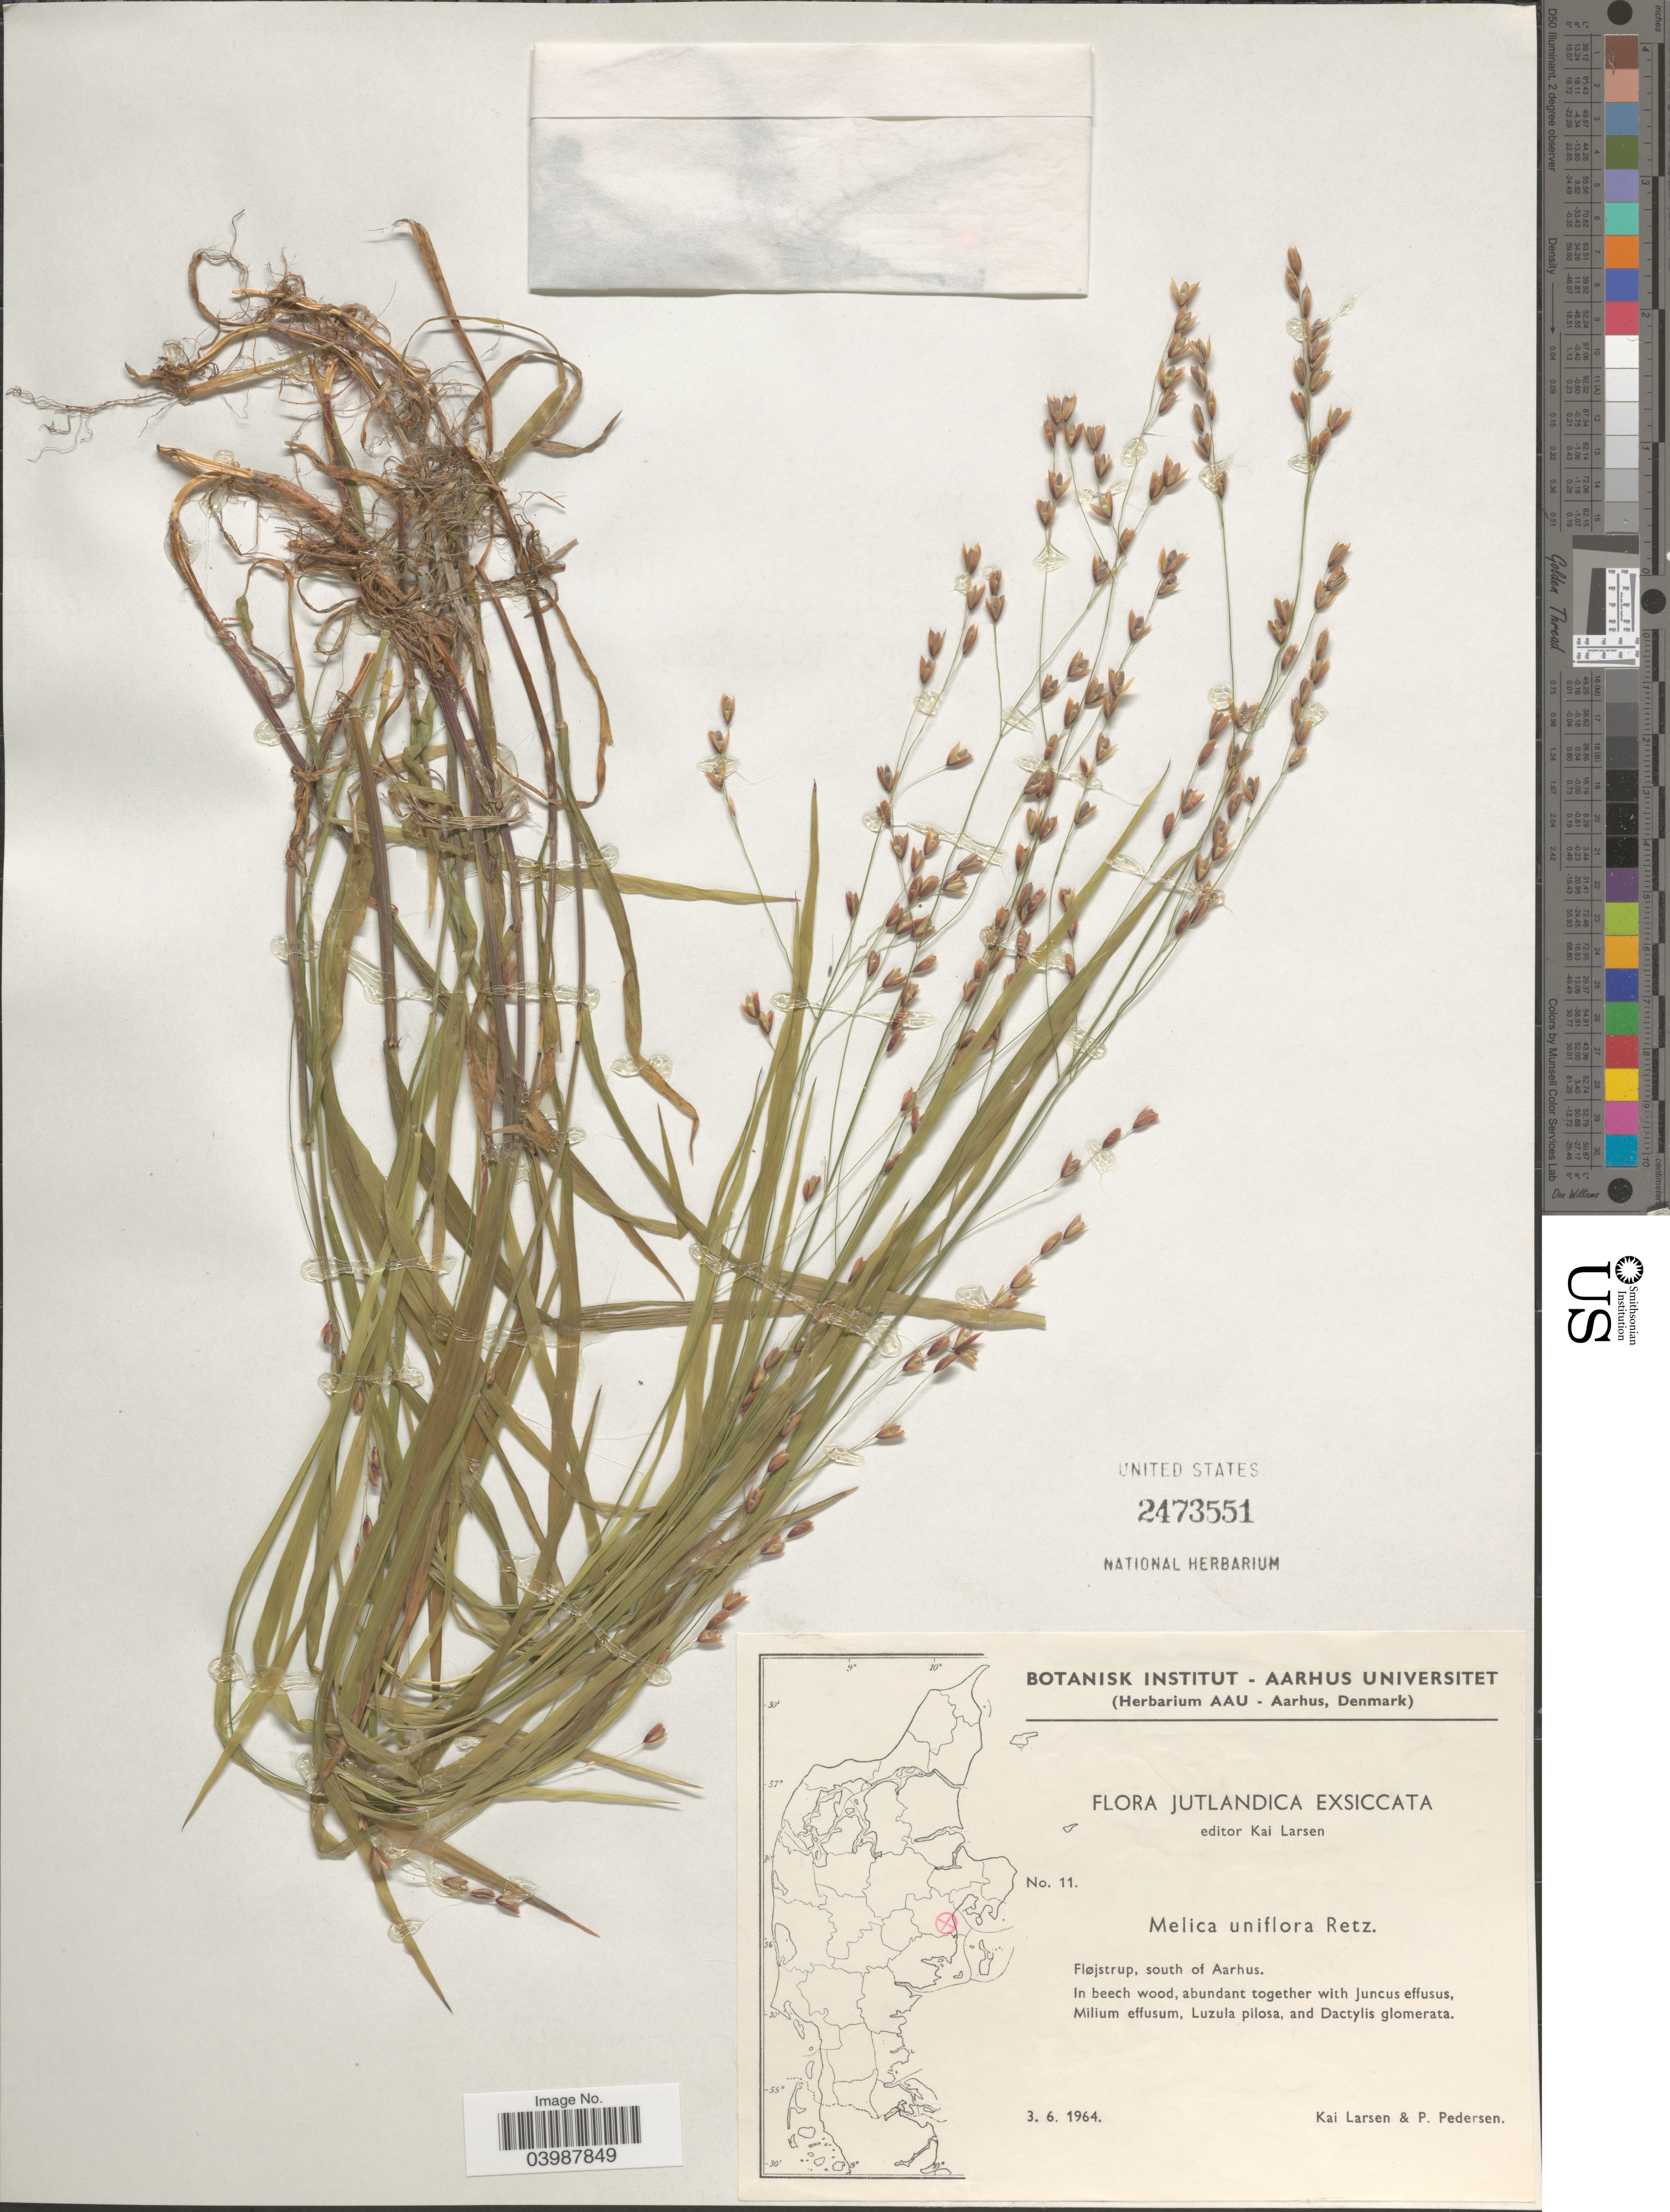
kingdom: Plantae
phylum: Tracheophyta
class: Liliopsida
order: Poales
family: Poaceae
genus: Melica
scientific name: Melica uniflora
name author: Retz.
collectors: K. Larsen & P. Pedersen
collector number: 11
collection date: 1964-06-03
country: Denmark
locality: Jutlandica. Fløstrup, south of Aarhus.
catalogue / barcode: US 2473551